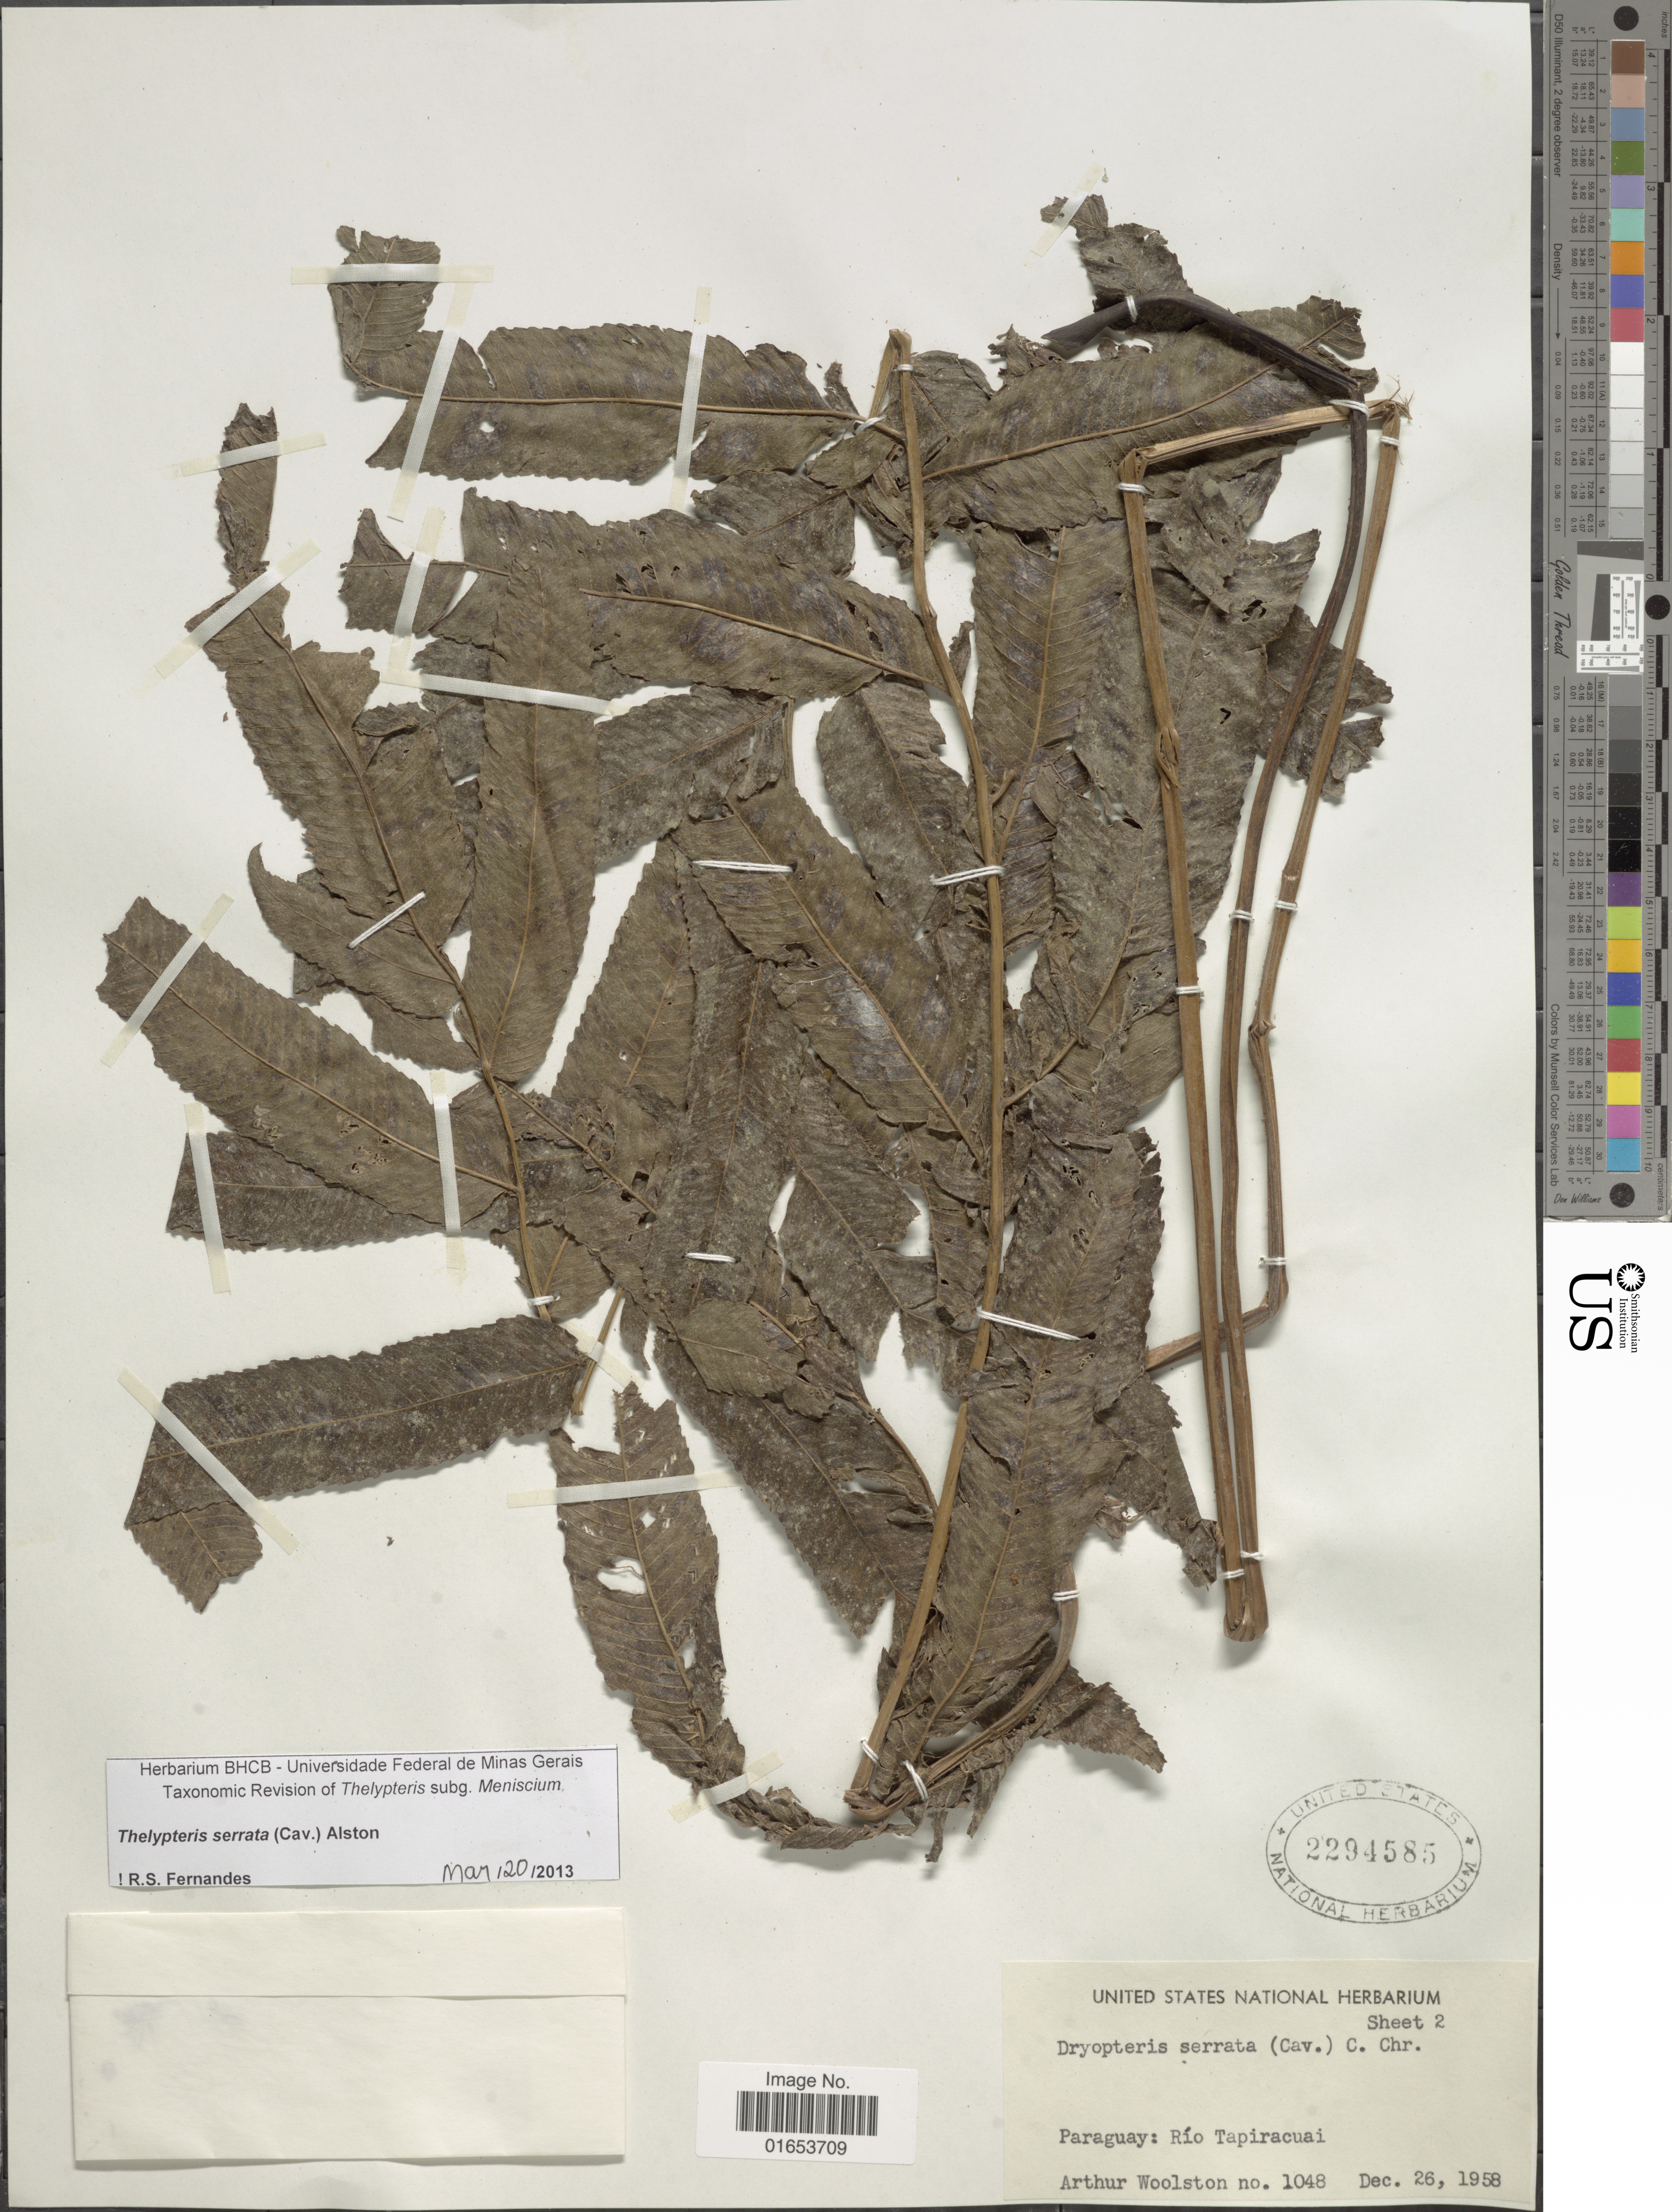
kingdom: Plantae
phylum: Tracheophyta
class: Polypodiopsida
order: Polypodiales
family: Thelypteridaceae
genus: Meniscium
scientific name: Meniscium serratum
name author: Cav.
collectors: A. L. Woolston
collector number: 1048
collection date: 1958-12-26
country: Paraguay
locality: Río Tapiracuai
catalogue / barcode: US 2294585